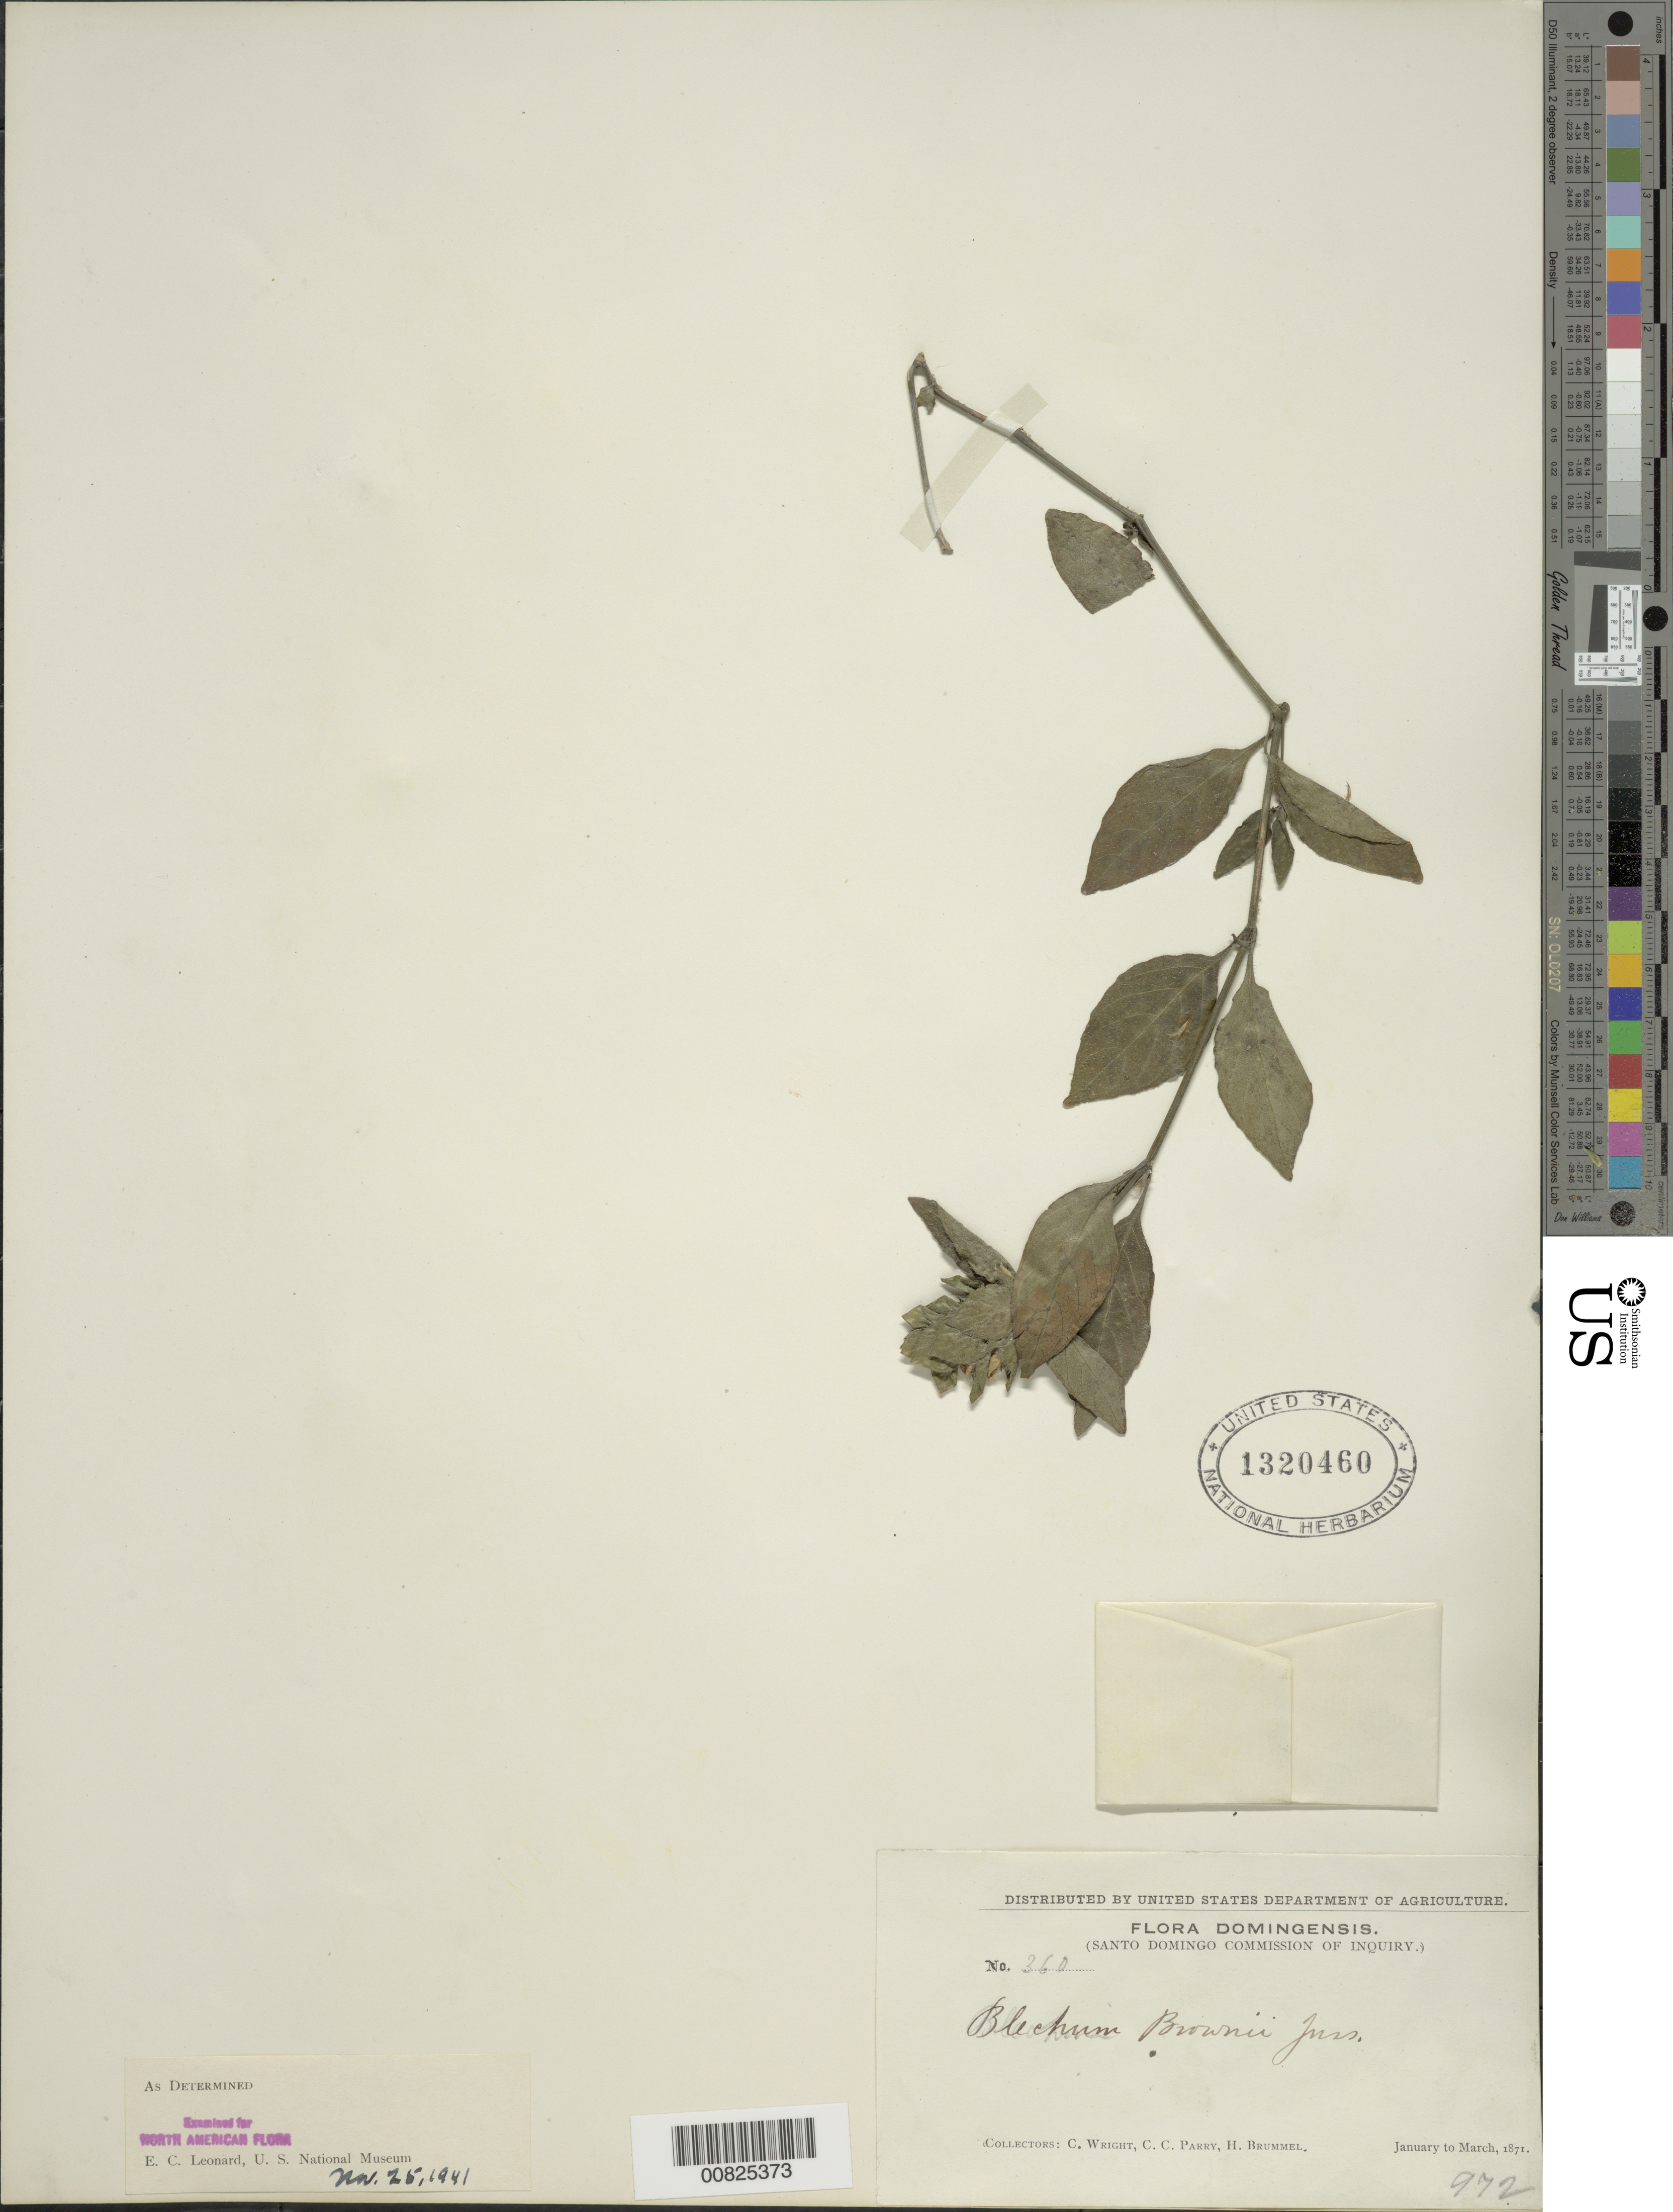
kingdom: Plantae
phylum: Tracheophyta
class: Magnoliopsida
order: Lamiales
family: Acanthaceae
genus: Blechum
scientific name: Blechum pyramidatum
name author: (Lam.) Urb.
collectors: C. Wright, C. C. Parry & H. Brummel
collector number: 360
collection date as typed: Jan 1871 to -- Mar 1871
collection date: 1871-01/1871-03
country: Dominican Republic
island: Hispaniola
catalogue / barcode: US 1320460